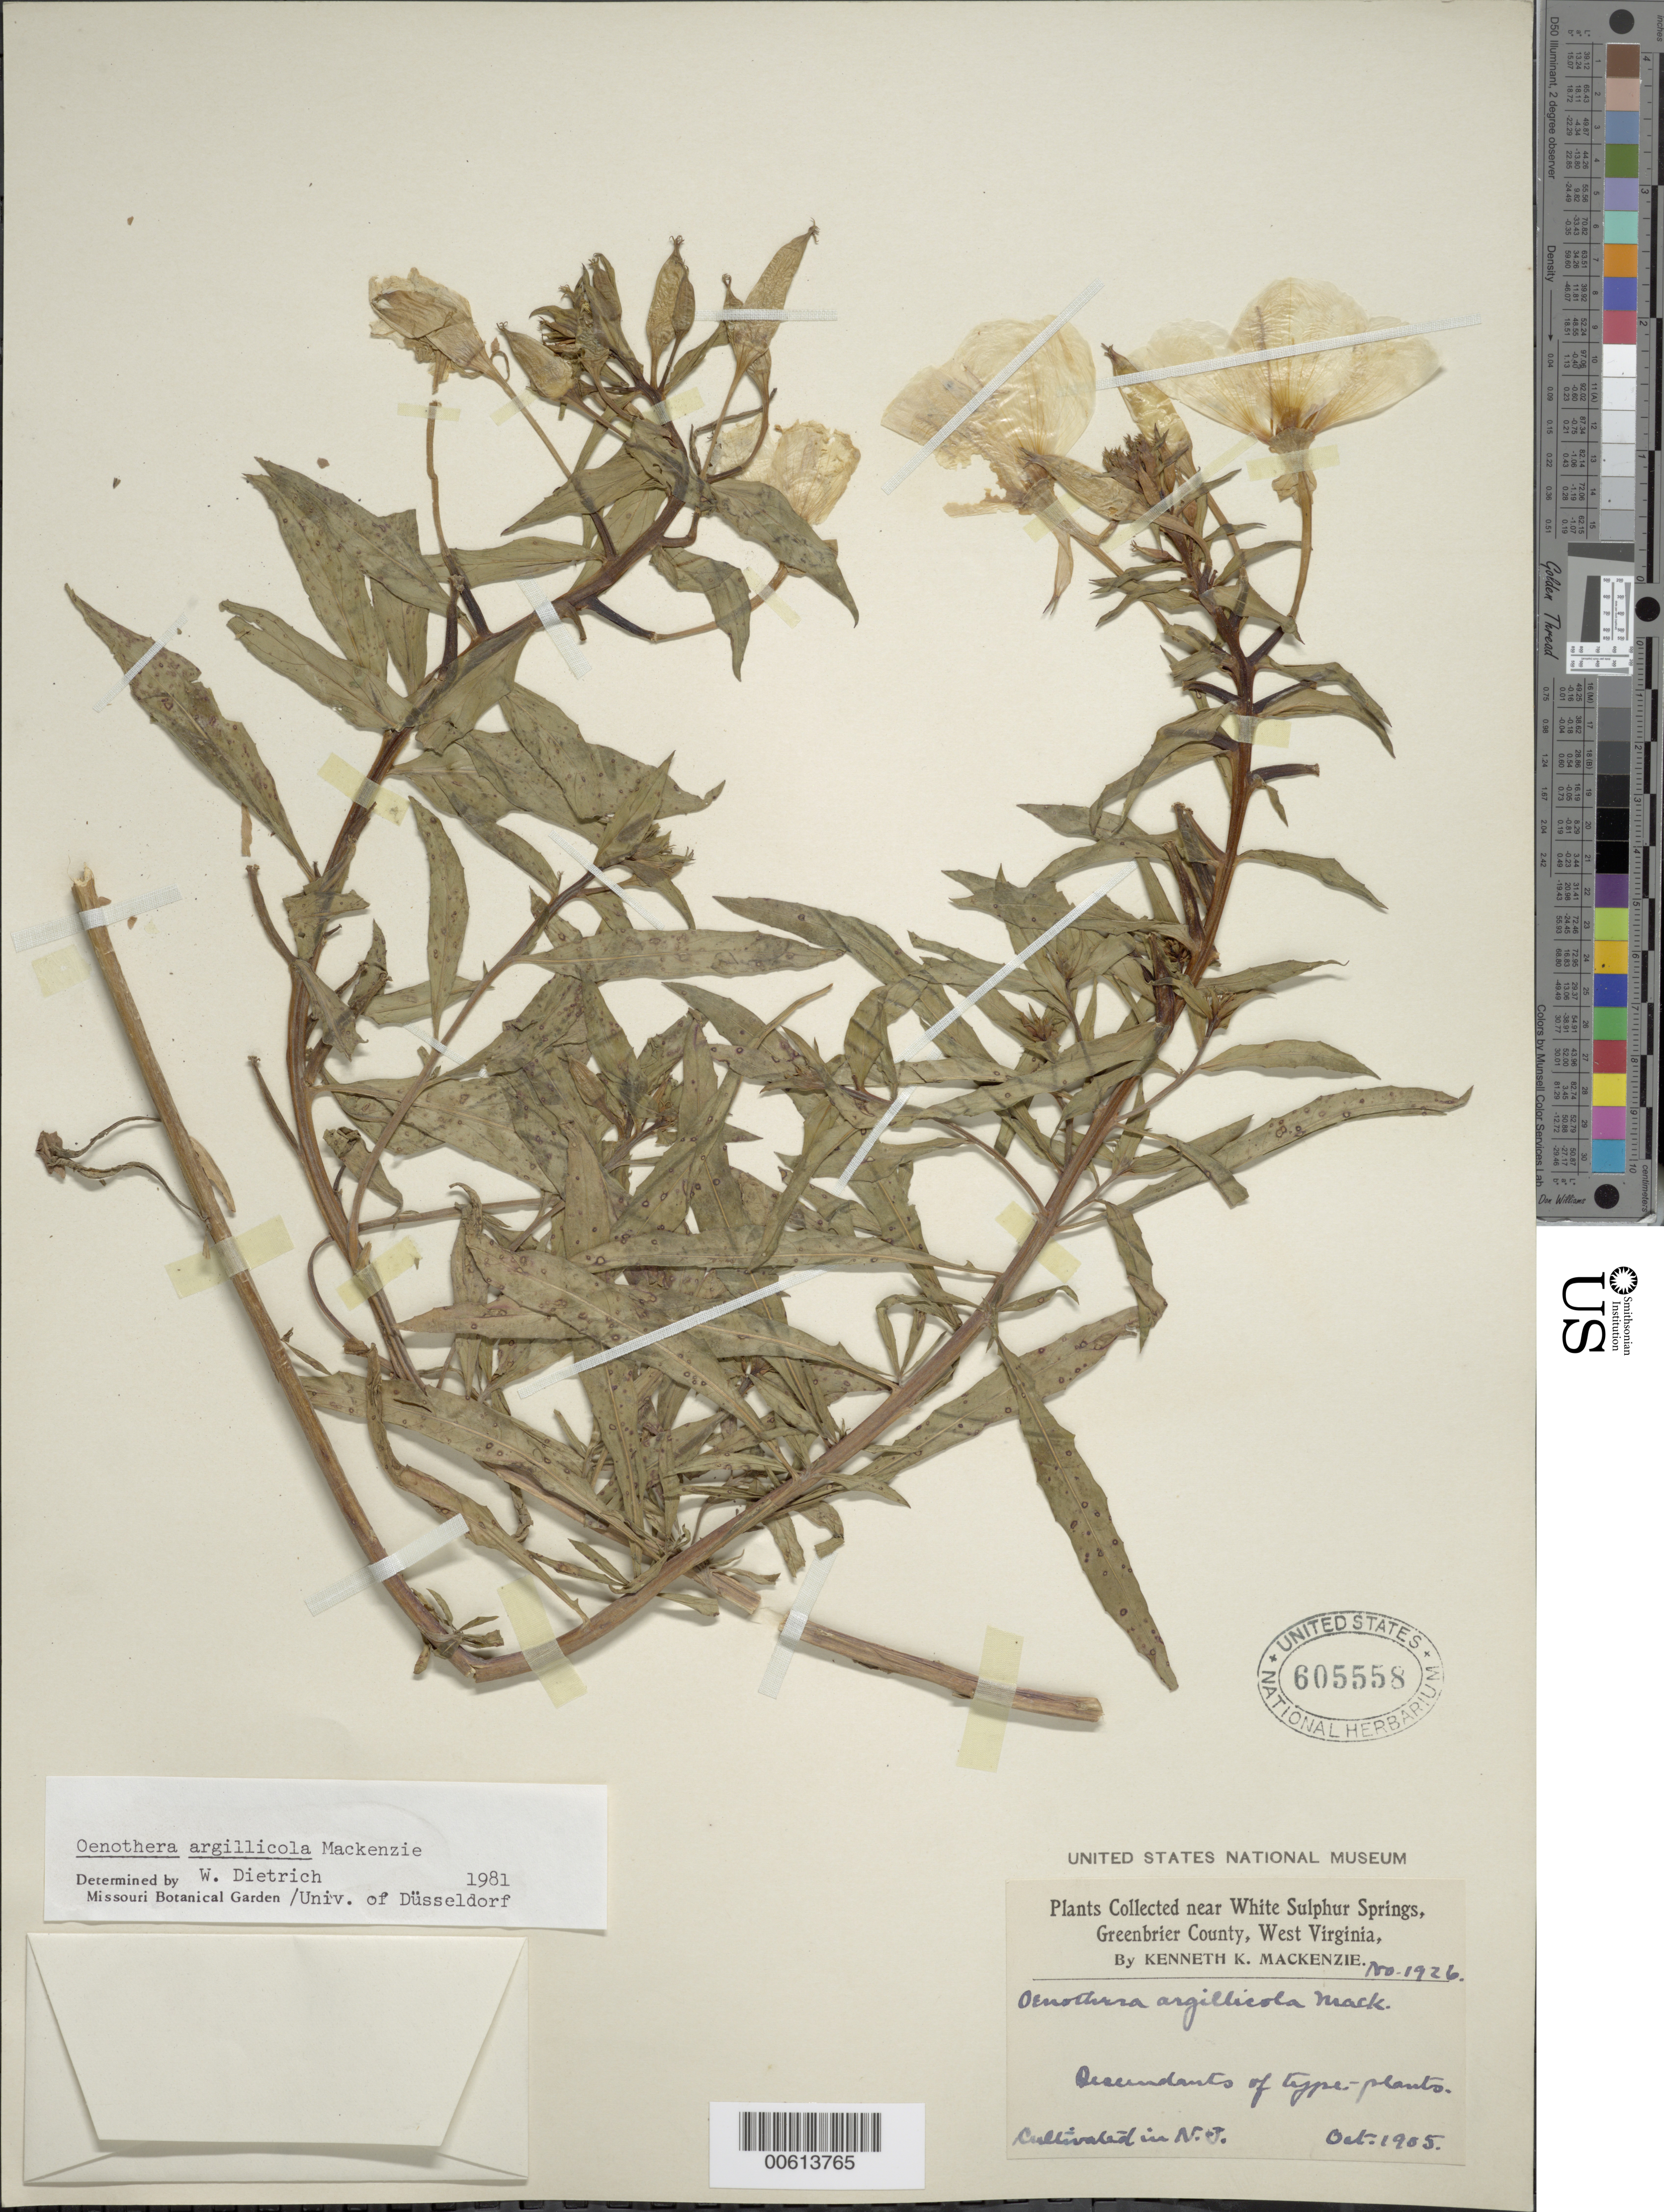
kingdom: Plantae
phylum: Tracheophyta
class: Magnoliopsida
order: Myrtales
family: Onagraceae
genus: Oenothera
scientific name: Oenothera argillicola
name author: Mackenz.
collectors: K. K. Mackenzie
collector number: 1926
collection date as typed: Oct 1905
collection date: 1905-10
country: United States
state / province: West Virginia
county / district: Greenbrier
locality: White Sulphur Springs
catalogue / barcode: US 605558